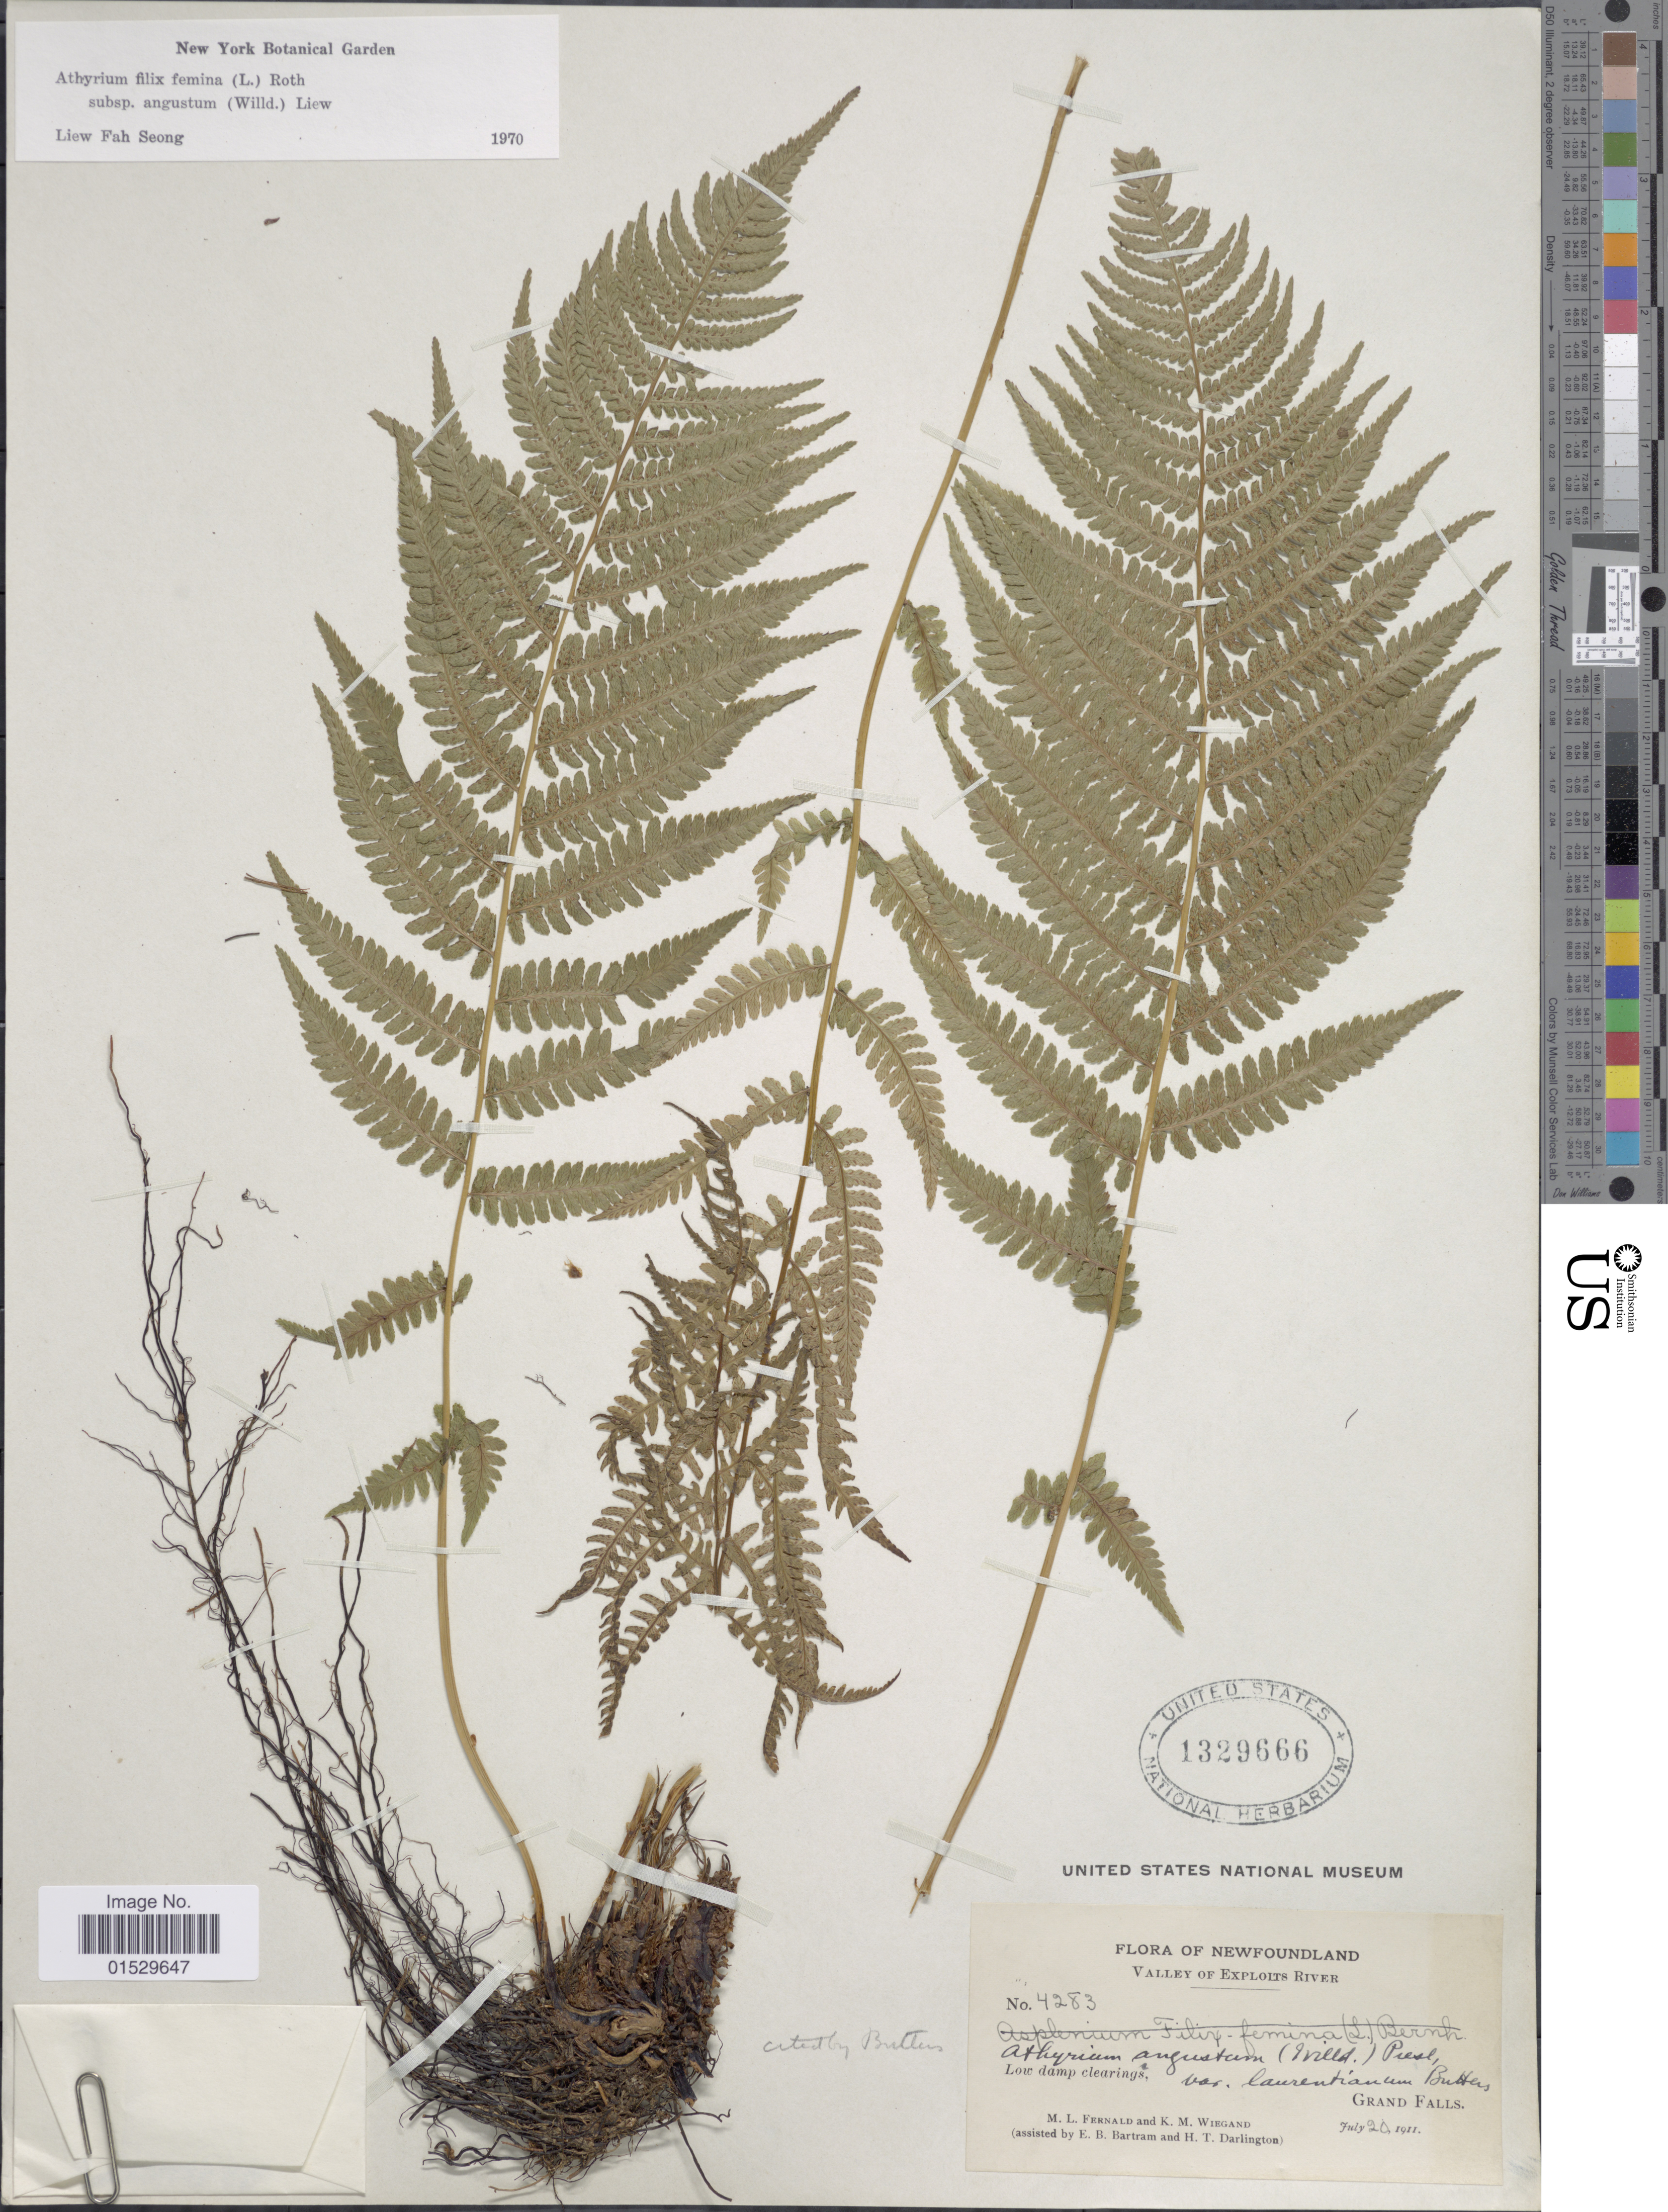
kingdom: Plantae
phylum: Tracheophyta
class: Polypodiopsida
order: Polypodiales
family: Athyriaceae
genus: Athyrium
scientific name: Athyrium filix-femina subsp. angustatum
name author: (Willd.) R.T. Clausen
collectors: M. L. Fernald, K. M. Wiegand, E. B. Bartram & H. Darlington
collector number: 4283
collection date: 1911-07-20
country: Canada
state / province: Newfoundland and Labrador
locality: Valley of Exploits River, Grand Falls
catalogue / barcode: US 1329666